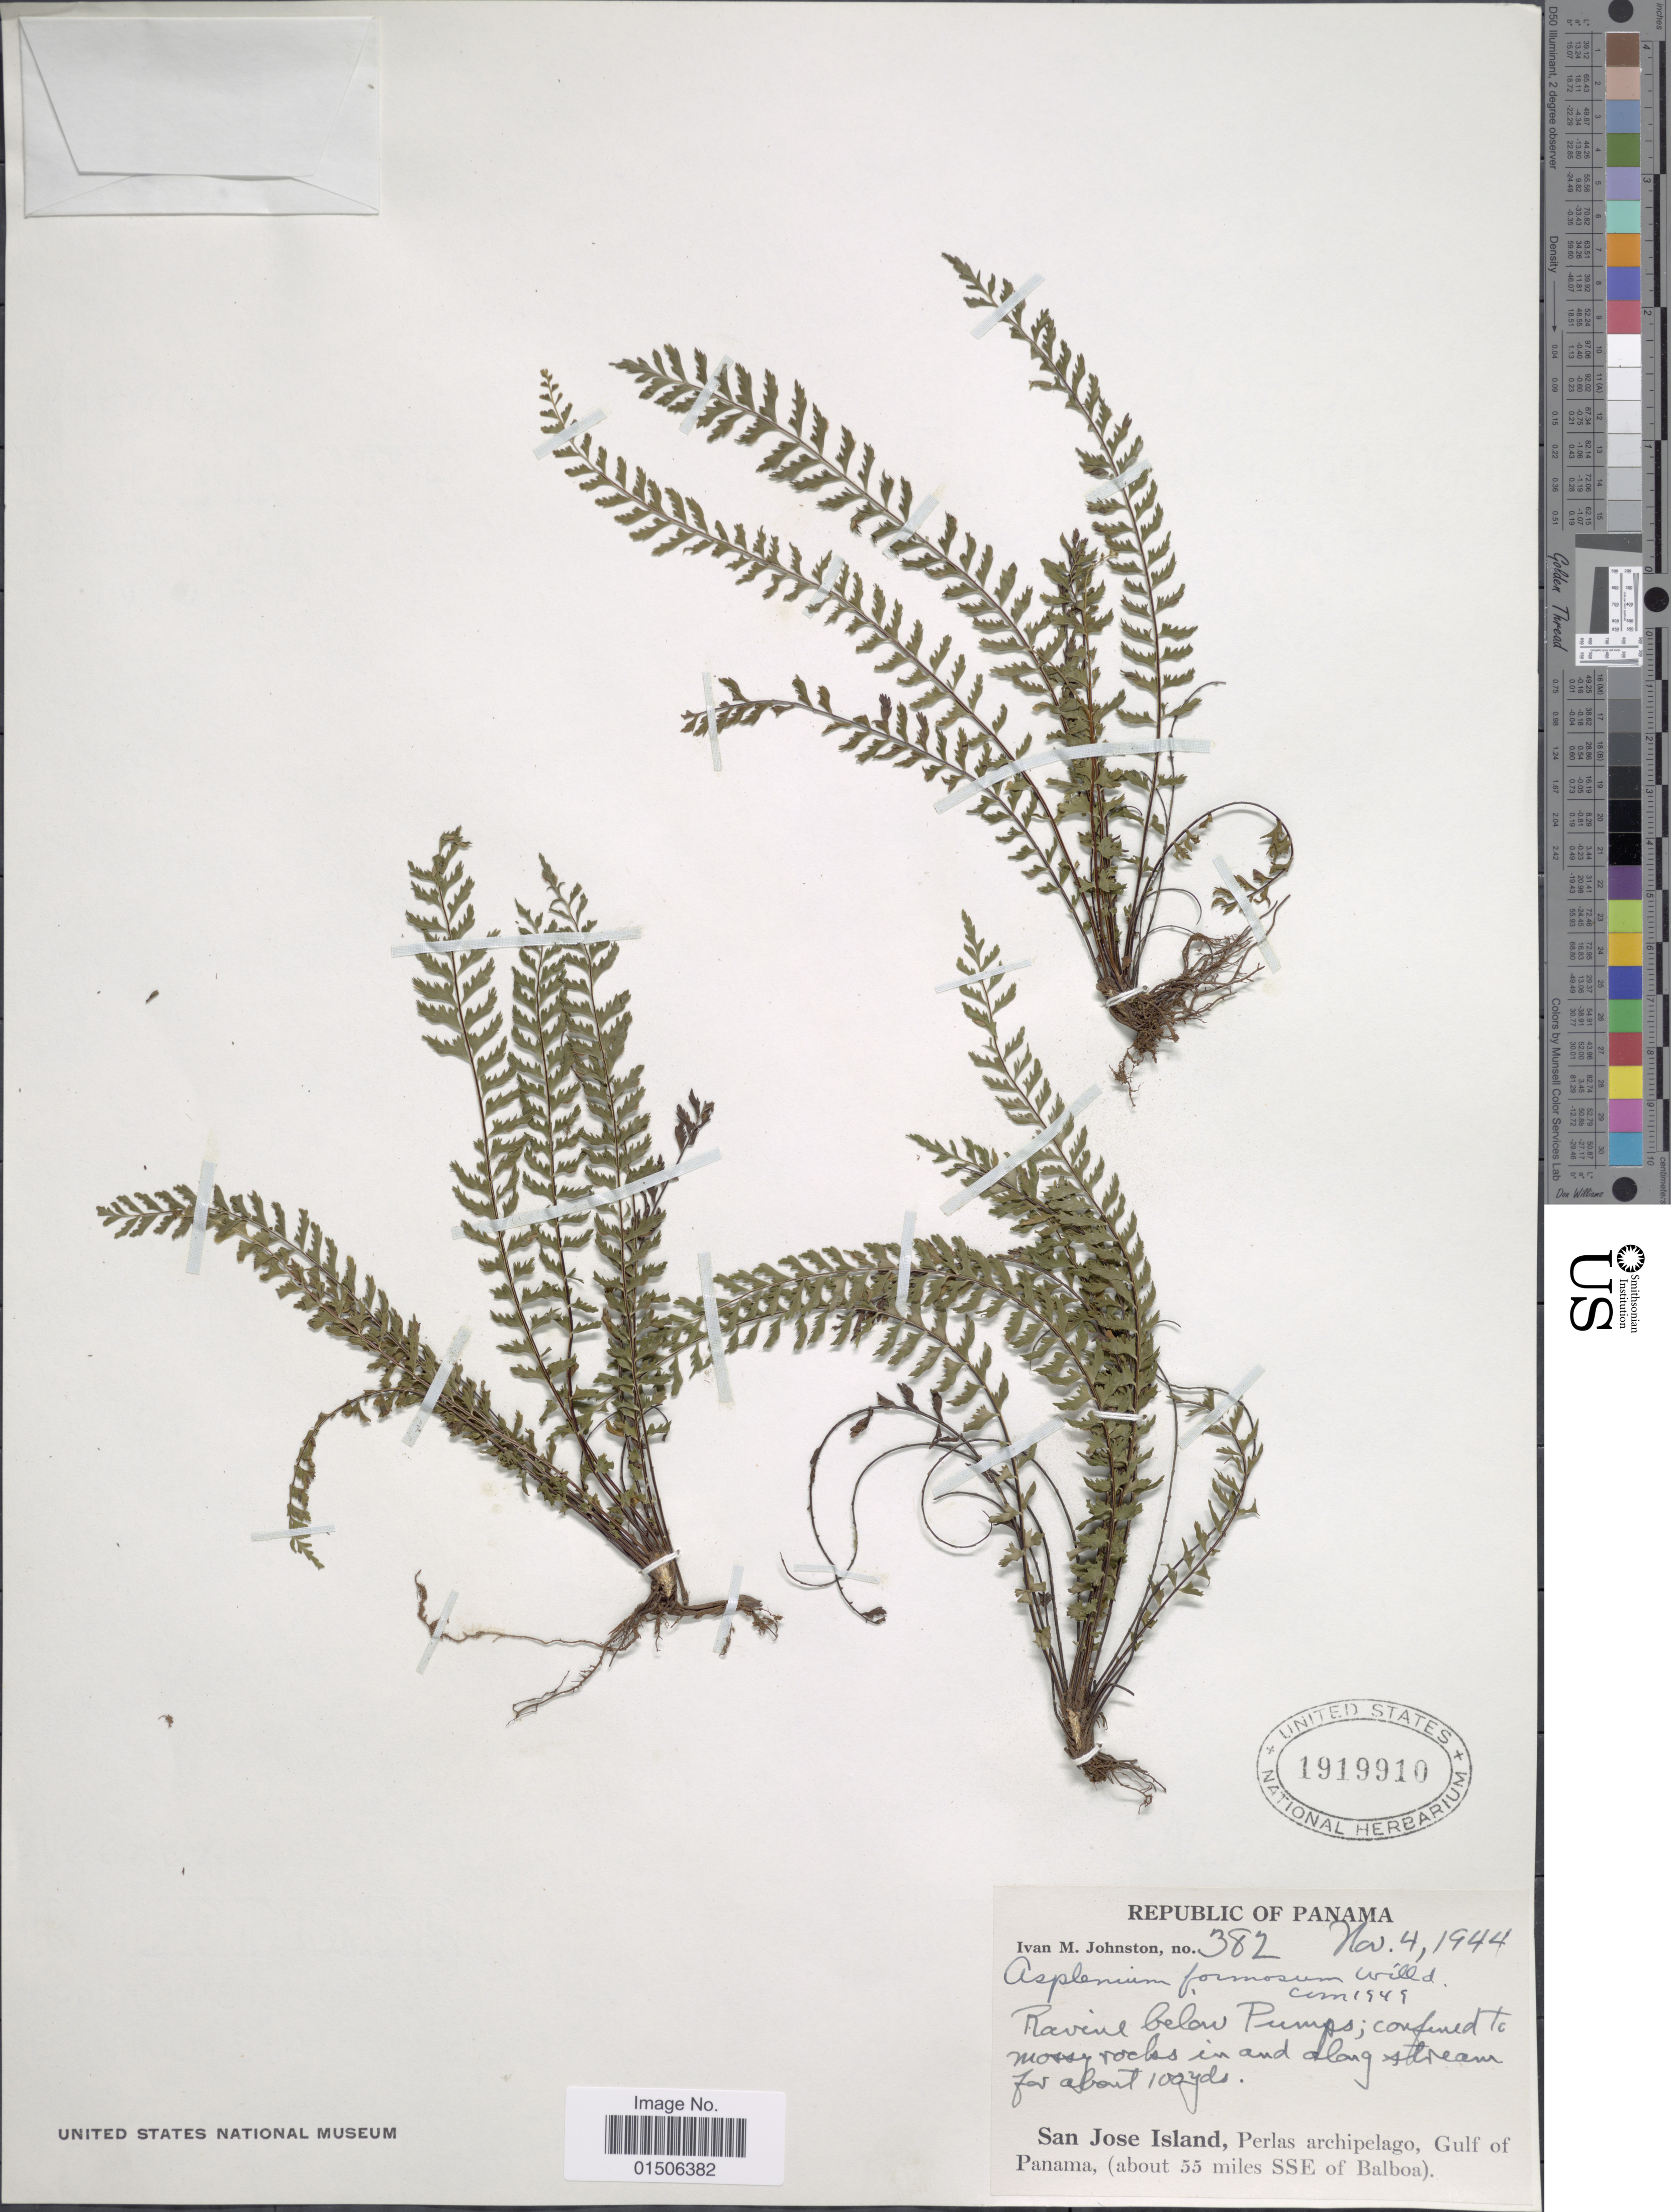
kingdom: Plantae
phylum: Tracheophyta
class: Polypodiopsida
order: Polypodiales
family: Aspleniaceae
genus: Asplenium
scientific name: Asplenium formosum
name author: Willd.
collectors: I.M. Johnston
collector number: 382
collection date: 1944-11-04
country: Panama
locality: Republic of Panama, Ravine below Pumps; confsed to mossy rocks in and along stream fav about 100yds, San Jose Island, Perlas archipelago, Gulf of Panama, (about 55 miles SSE of Balboa)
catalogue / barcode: US 1919910